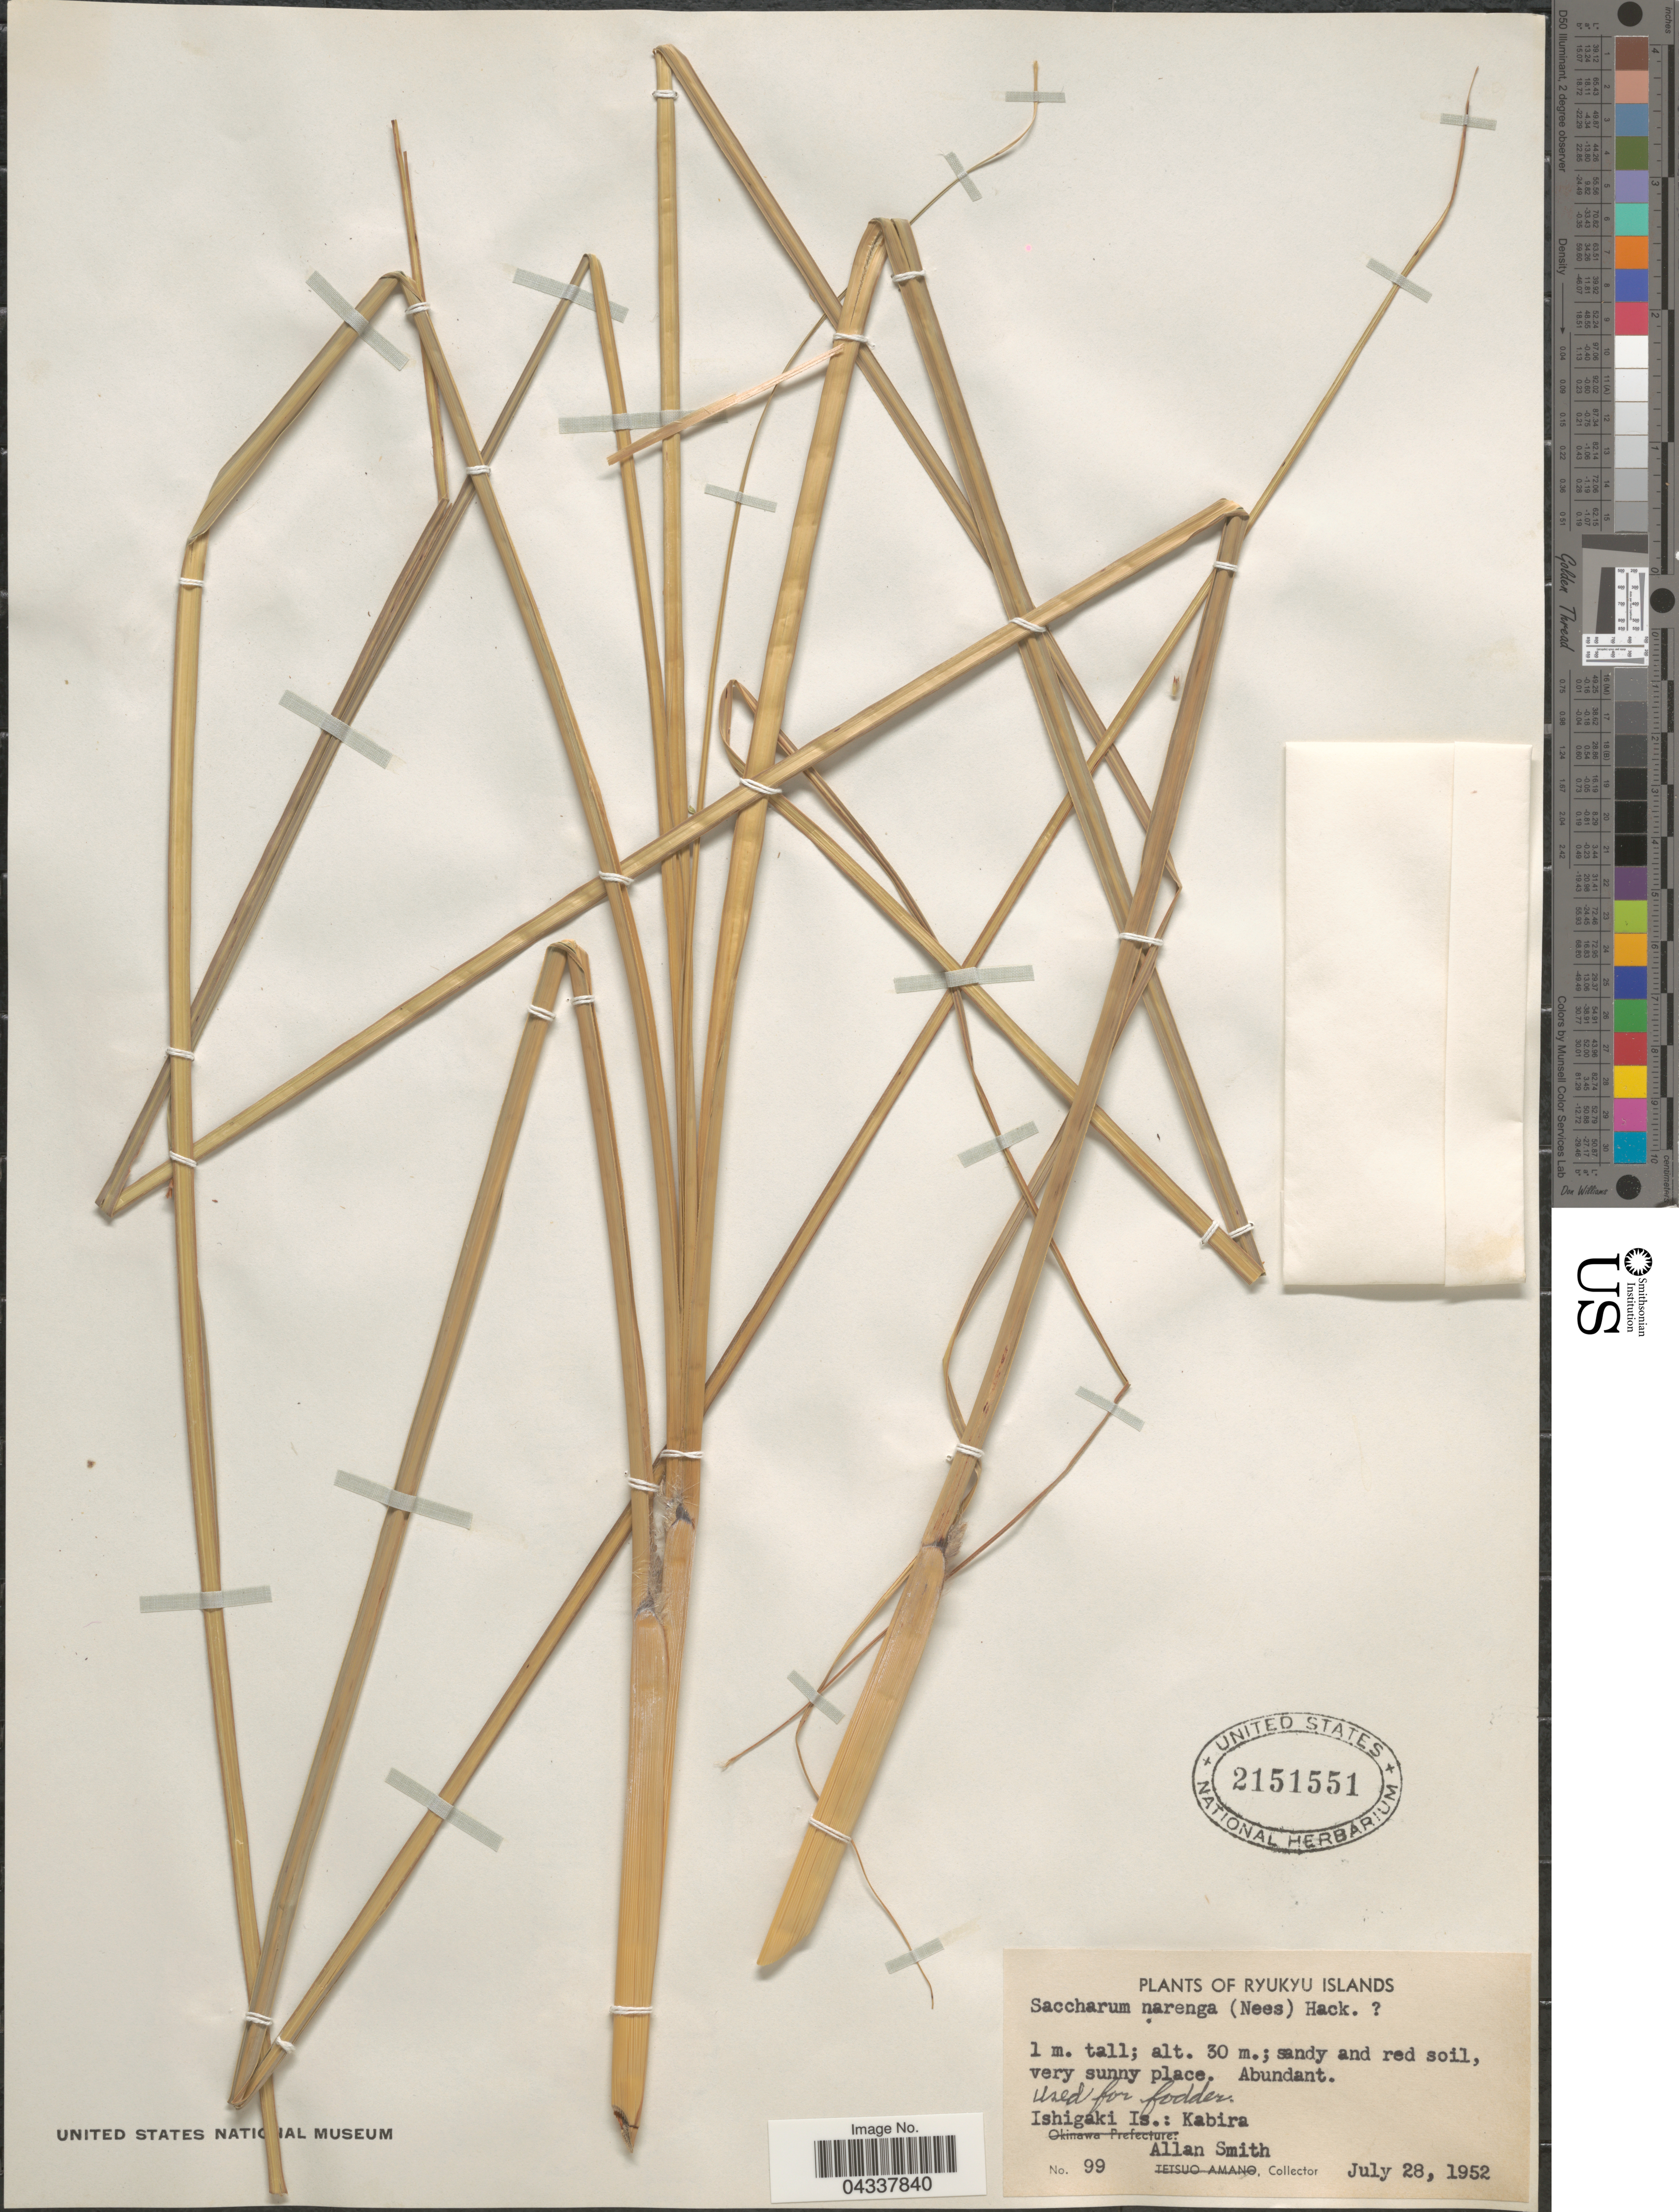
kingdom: Plantae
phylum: Tracheophyta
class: Liliopsida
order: Poales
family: Poaceae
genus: Narenga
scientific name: Narenga porphyrocoma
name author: (Hance) Bor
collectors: A. Smith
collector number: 99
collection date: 1952-07-28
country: Japan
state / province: Okinawa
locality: Ryukyu Islands. Ishigaki Is.: Kabira.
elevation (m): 30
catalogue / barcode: US 2151551